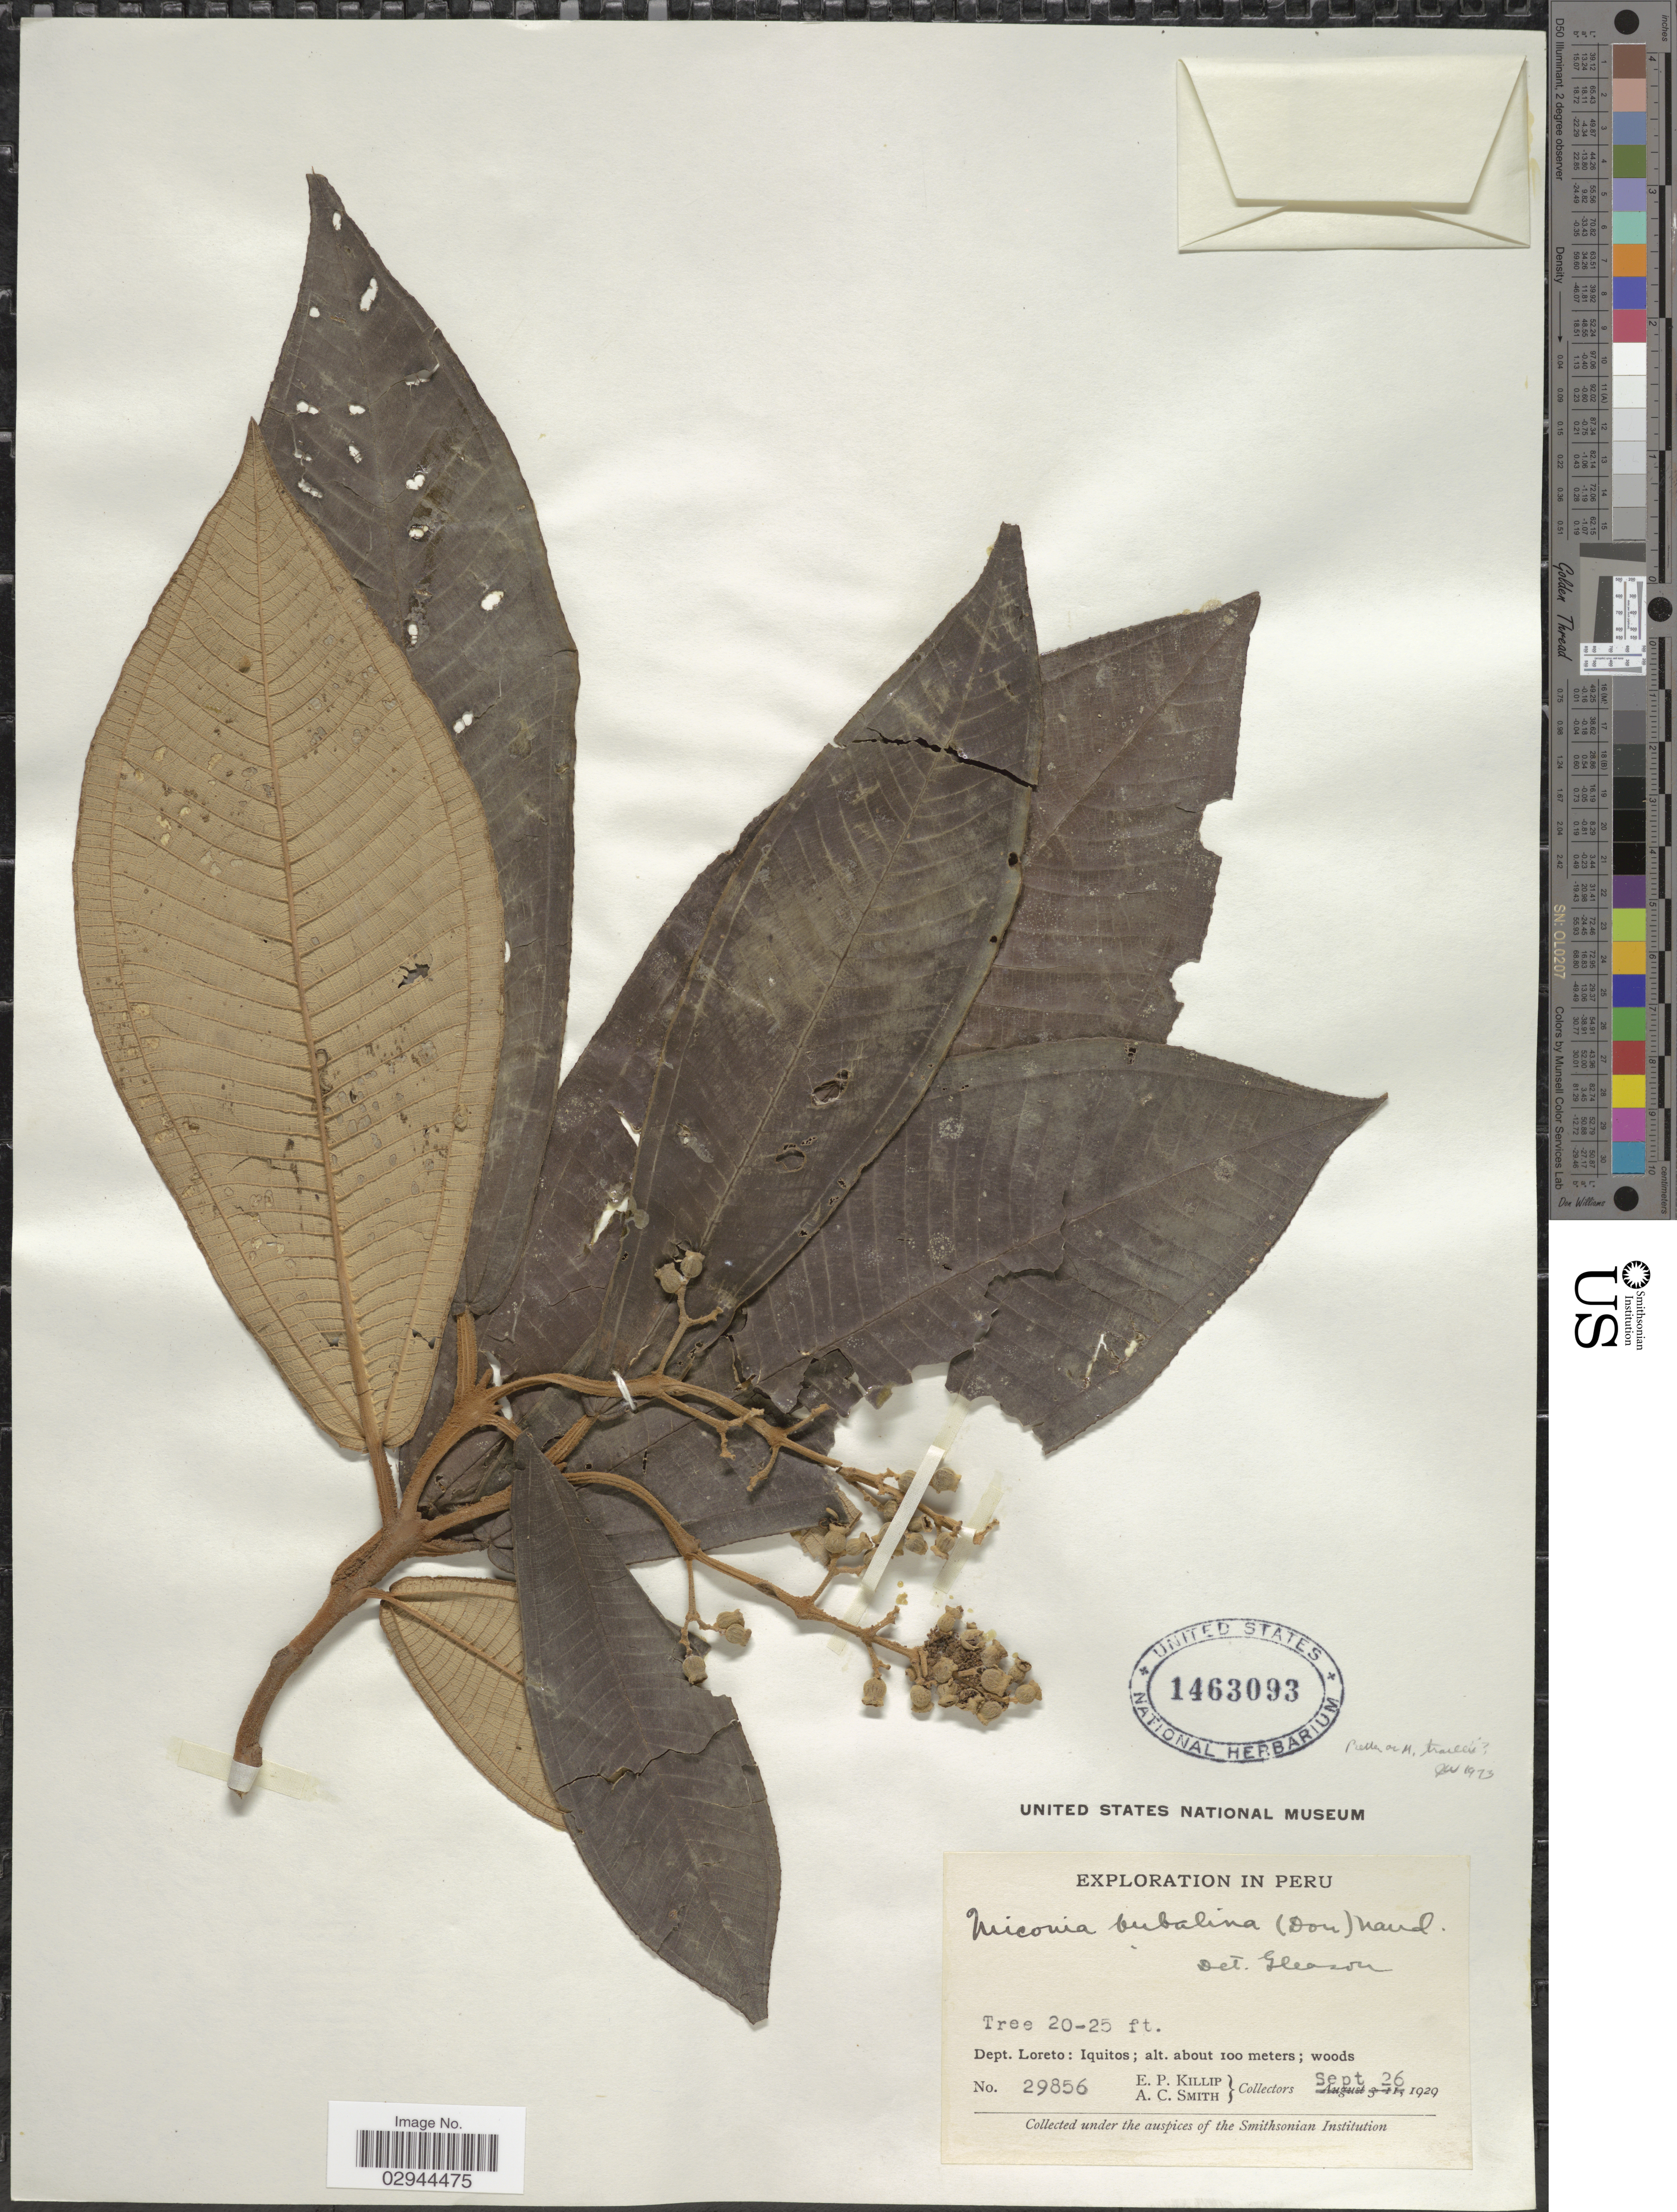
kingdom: Plantae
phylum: Tracheophyta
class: Magnoliopsida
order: Myrtales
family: Melastomataceae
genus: Miconia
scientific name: Miconia traillii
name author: Cogn.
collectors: E. P. Killip & A. C. Smith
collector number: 29856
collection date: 1929-09-26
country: Peru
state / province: Loreto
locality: Dept. Loreto: Iquitos.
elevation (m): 100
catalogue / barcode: US 1463093